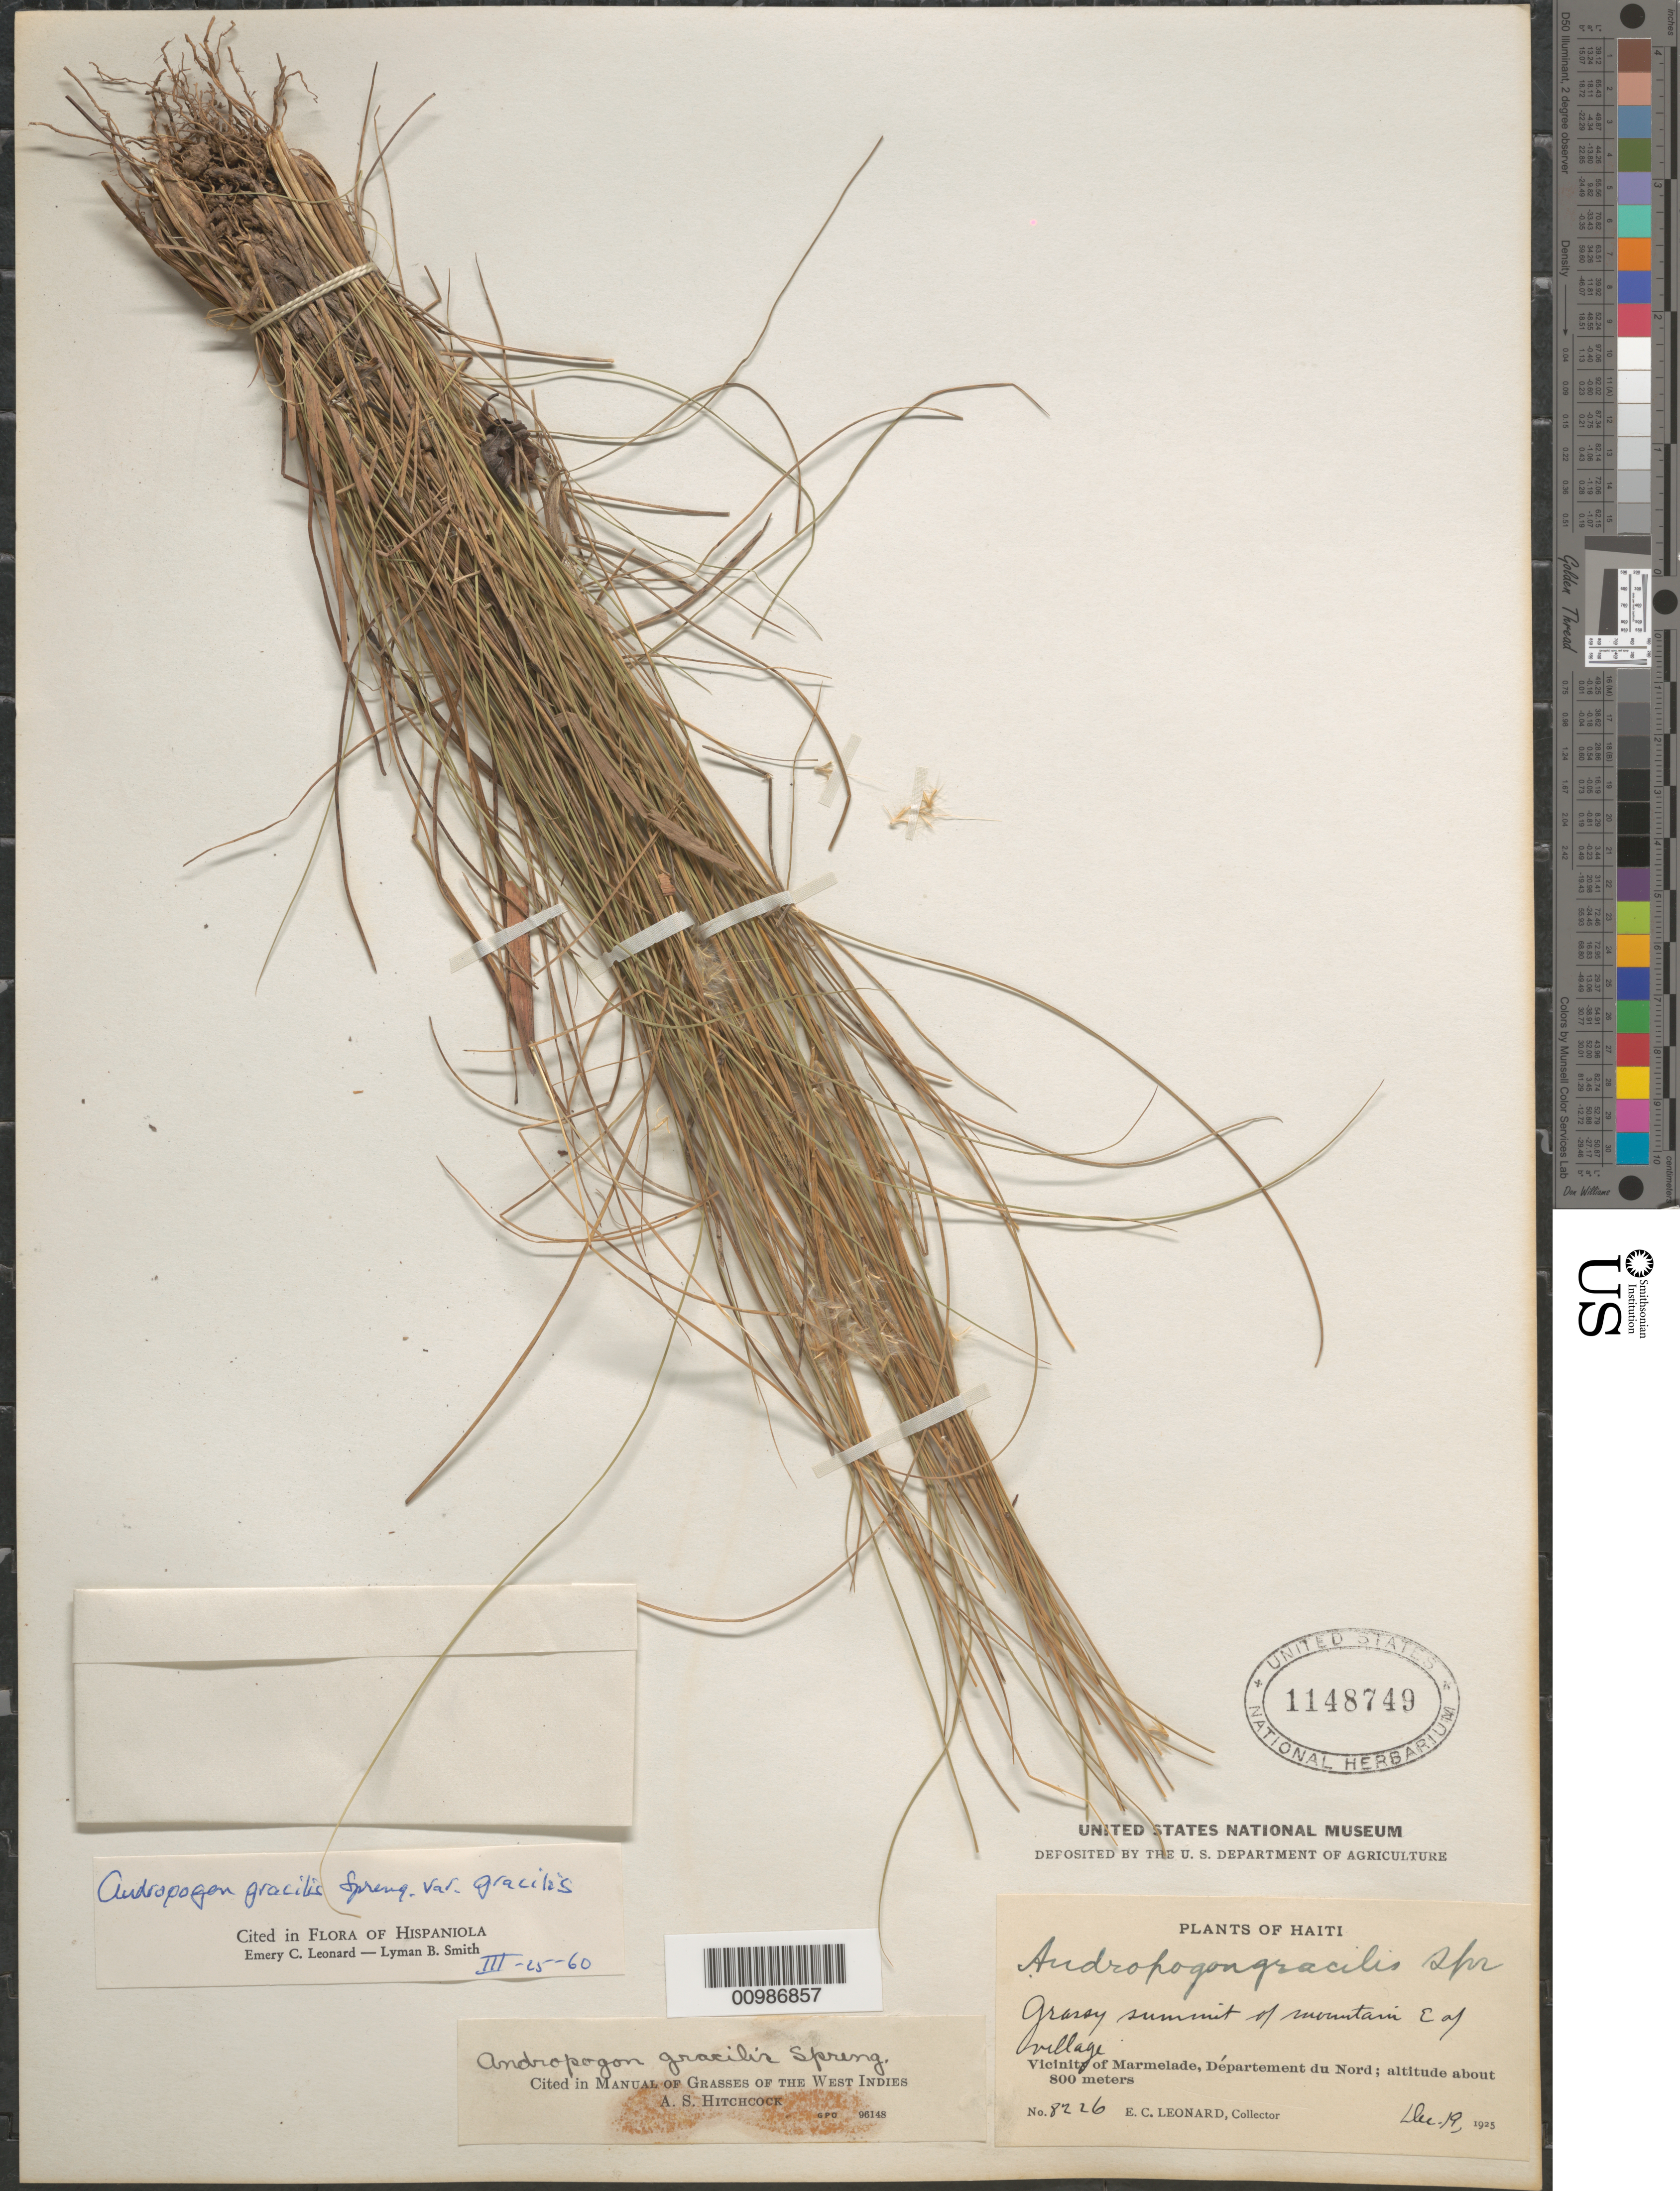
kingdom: Plantae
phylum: Tracheophyta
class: Liliopsida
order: Poales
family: Poaceae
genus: Andropogon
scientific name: Andropogon gracilis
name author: Spreng.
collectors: E. C. Leonard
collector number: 8226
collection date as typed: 19 Dec 1925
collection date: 1925-12-19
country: Haiti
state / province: Nord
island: Hispaniola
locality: Vicinity of Marmelade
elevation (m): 800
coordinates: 0 N, 0 E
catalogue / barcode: US 1148749